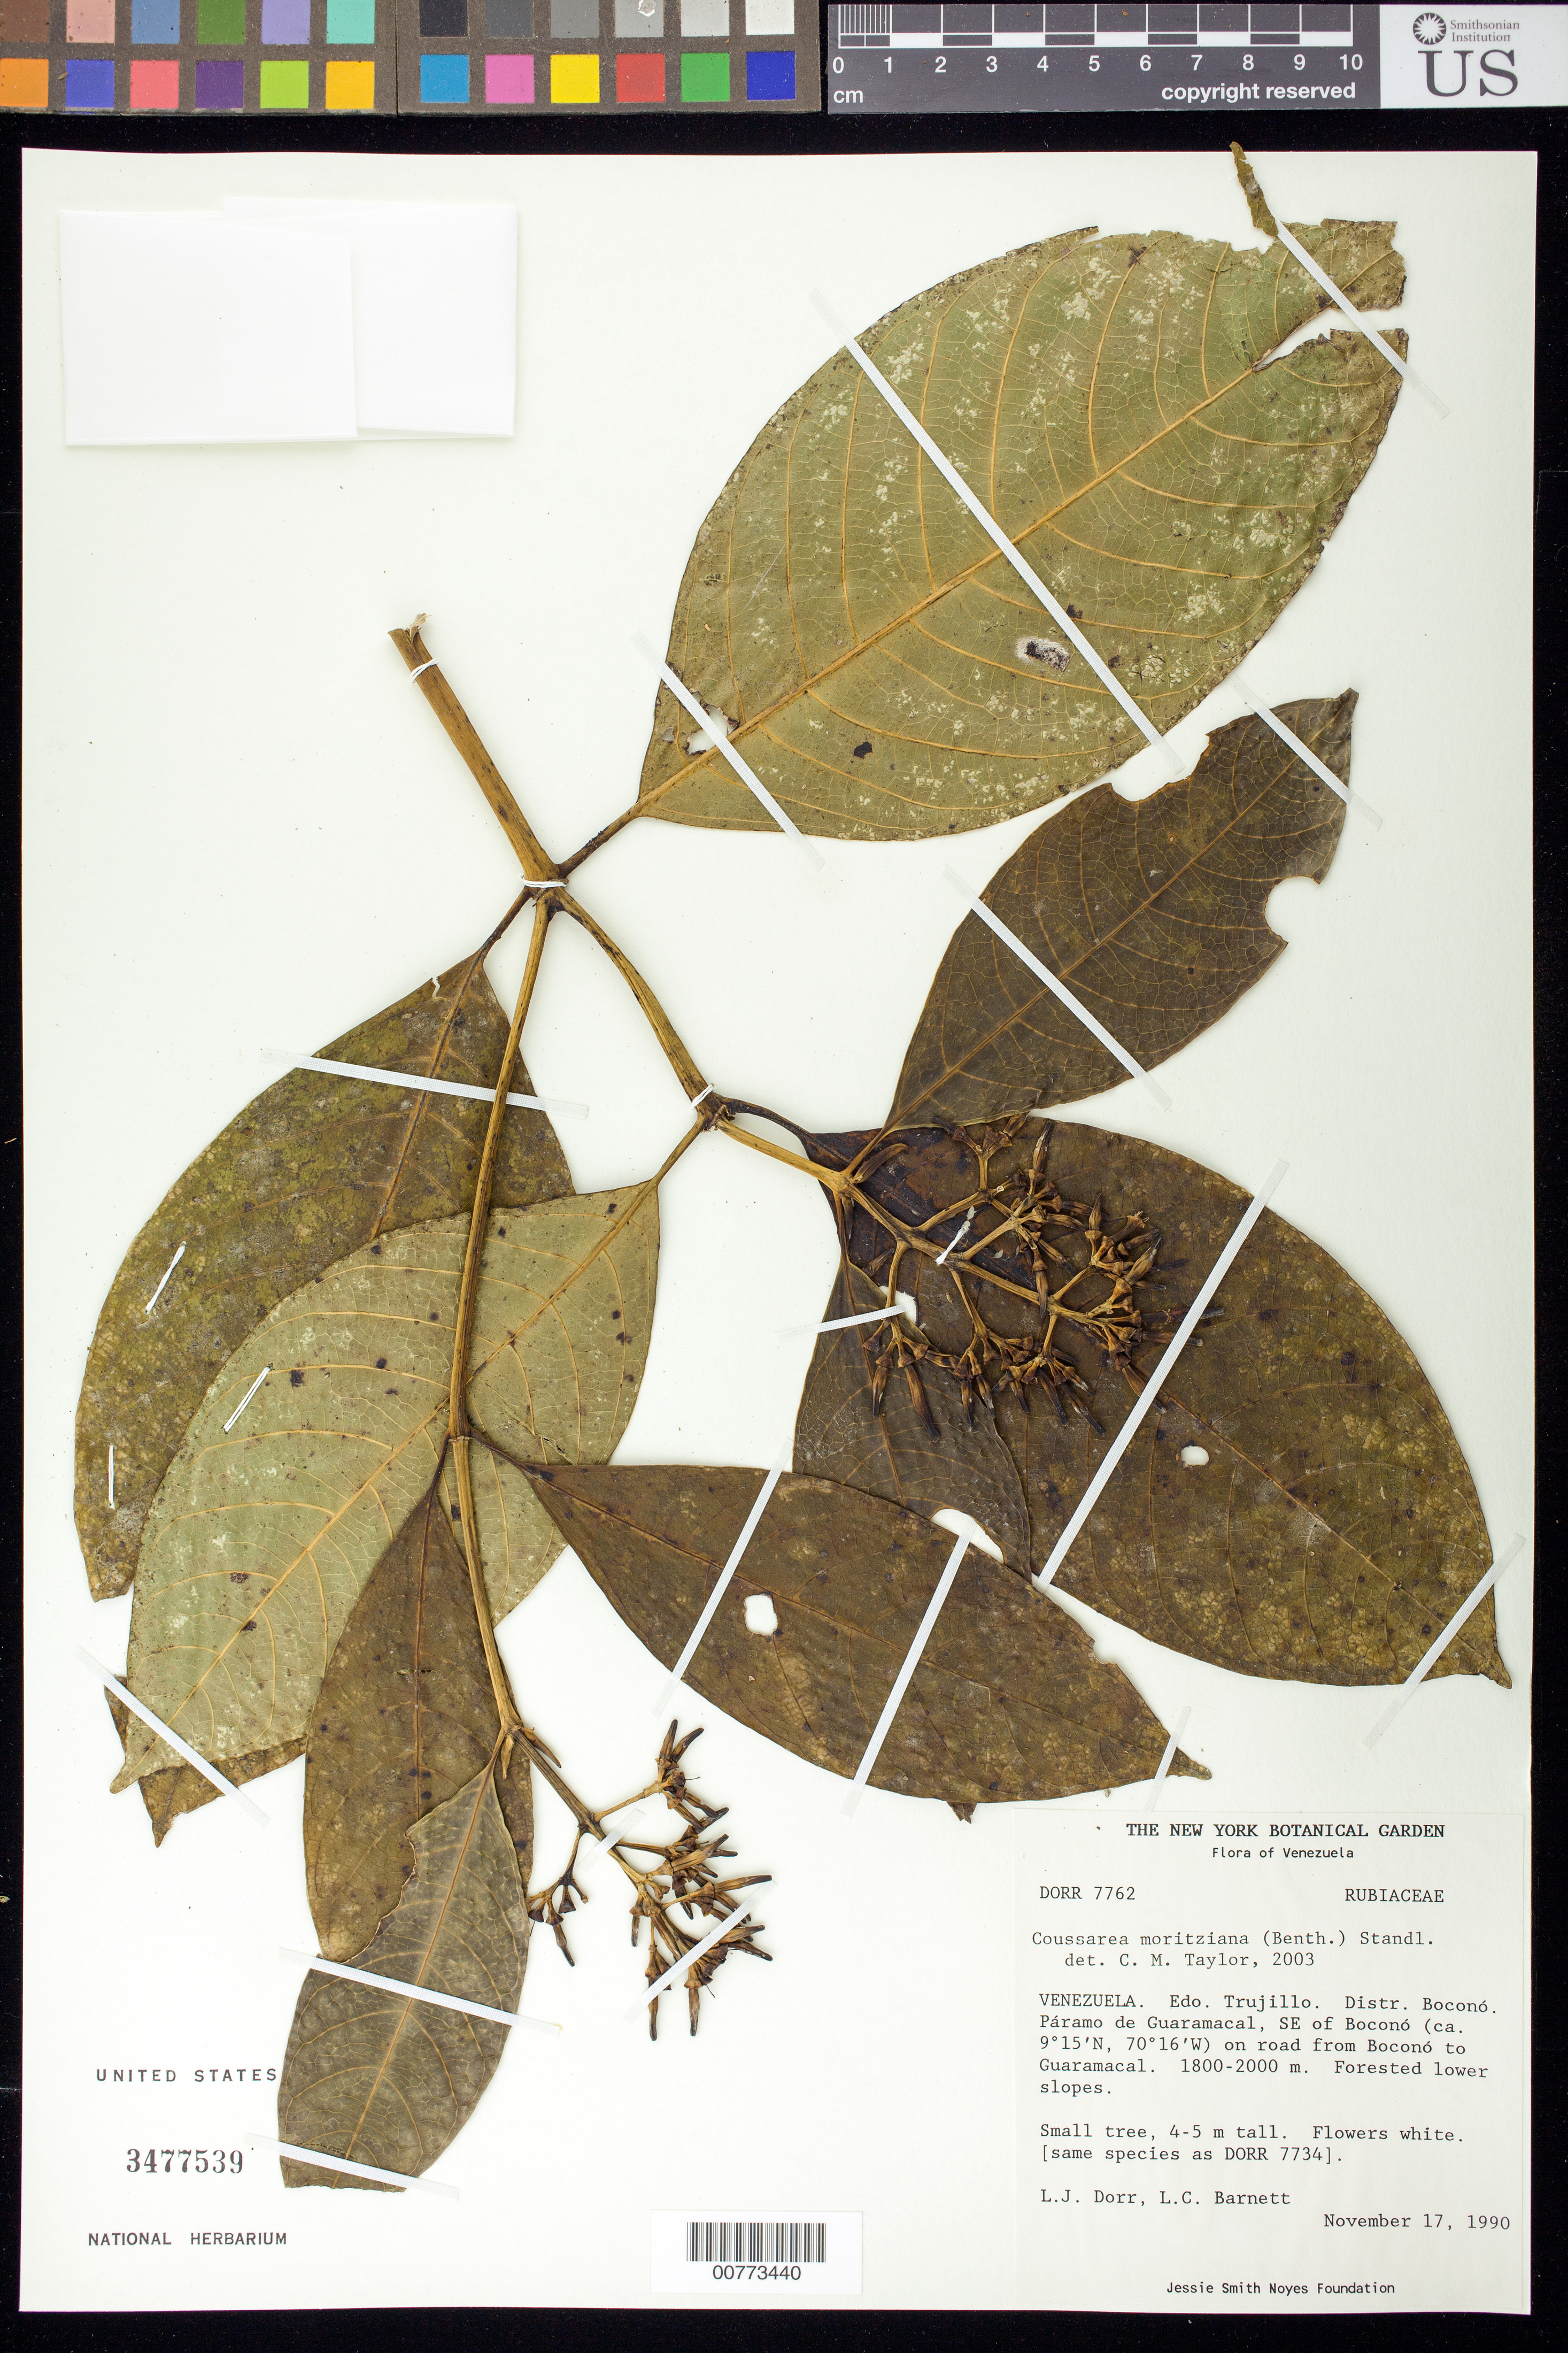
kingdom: Plantae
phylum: Tracheophyta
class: Magnoliopsida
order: Gentianales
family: Rubiaceae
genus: Coussarea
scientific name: Coussarea moritziana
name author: (Benth.) Standl.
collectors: L. J. Dorr & L. C. Barnett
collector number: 7762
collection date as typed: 17 Nov 1990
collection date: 1990-11-17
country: Venezuela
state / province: Trujillo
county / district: Boconó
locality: Páramo de Guaramacal, SE of Boconó on road from Boconó to Guaramacal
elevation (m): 1800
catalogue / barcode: US 3477539